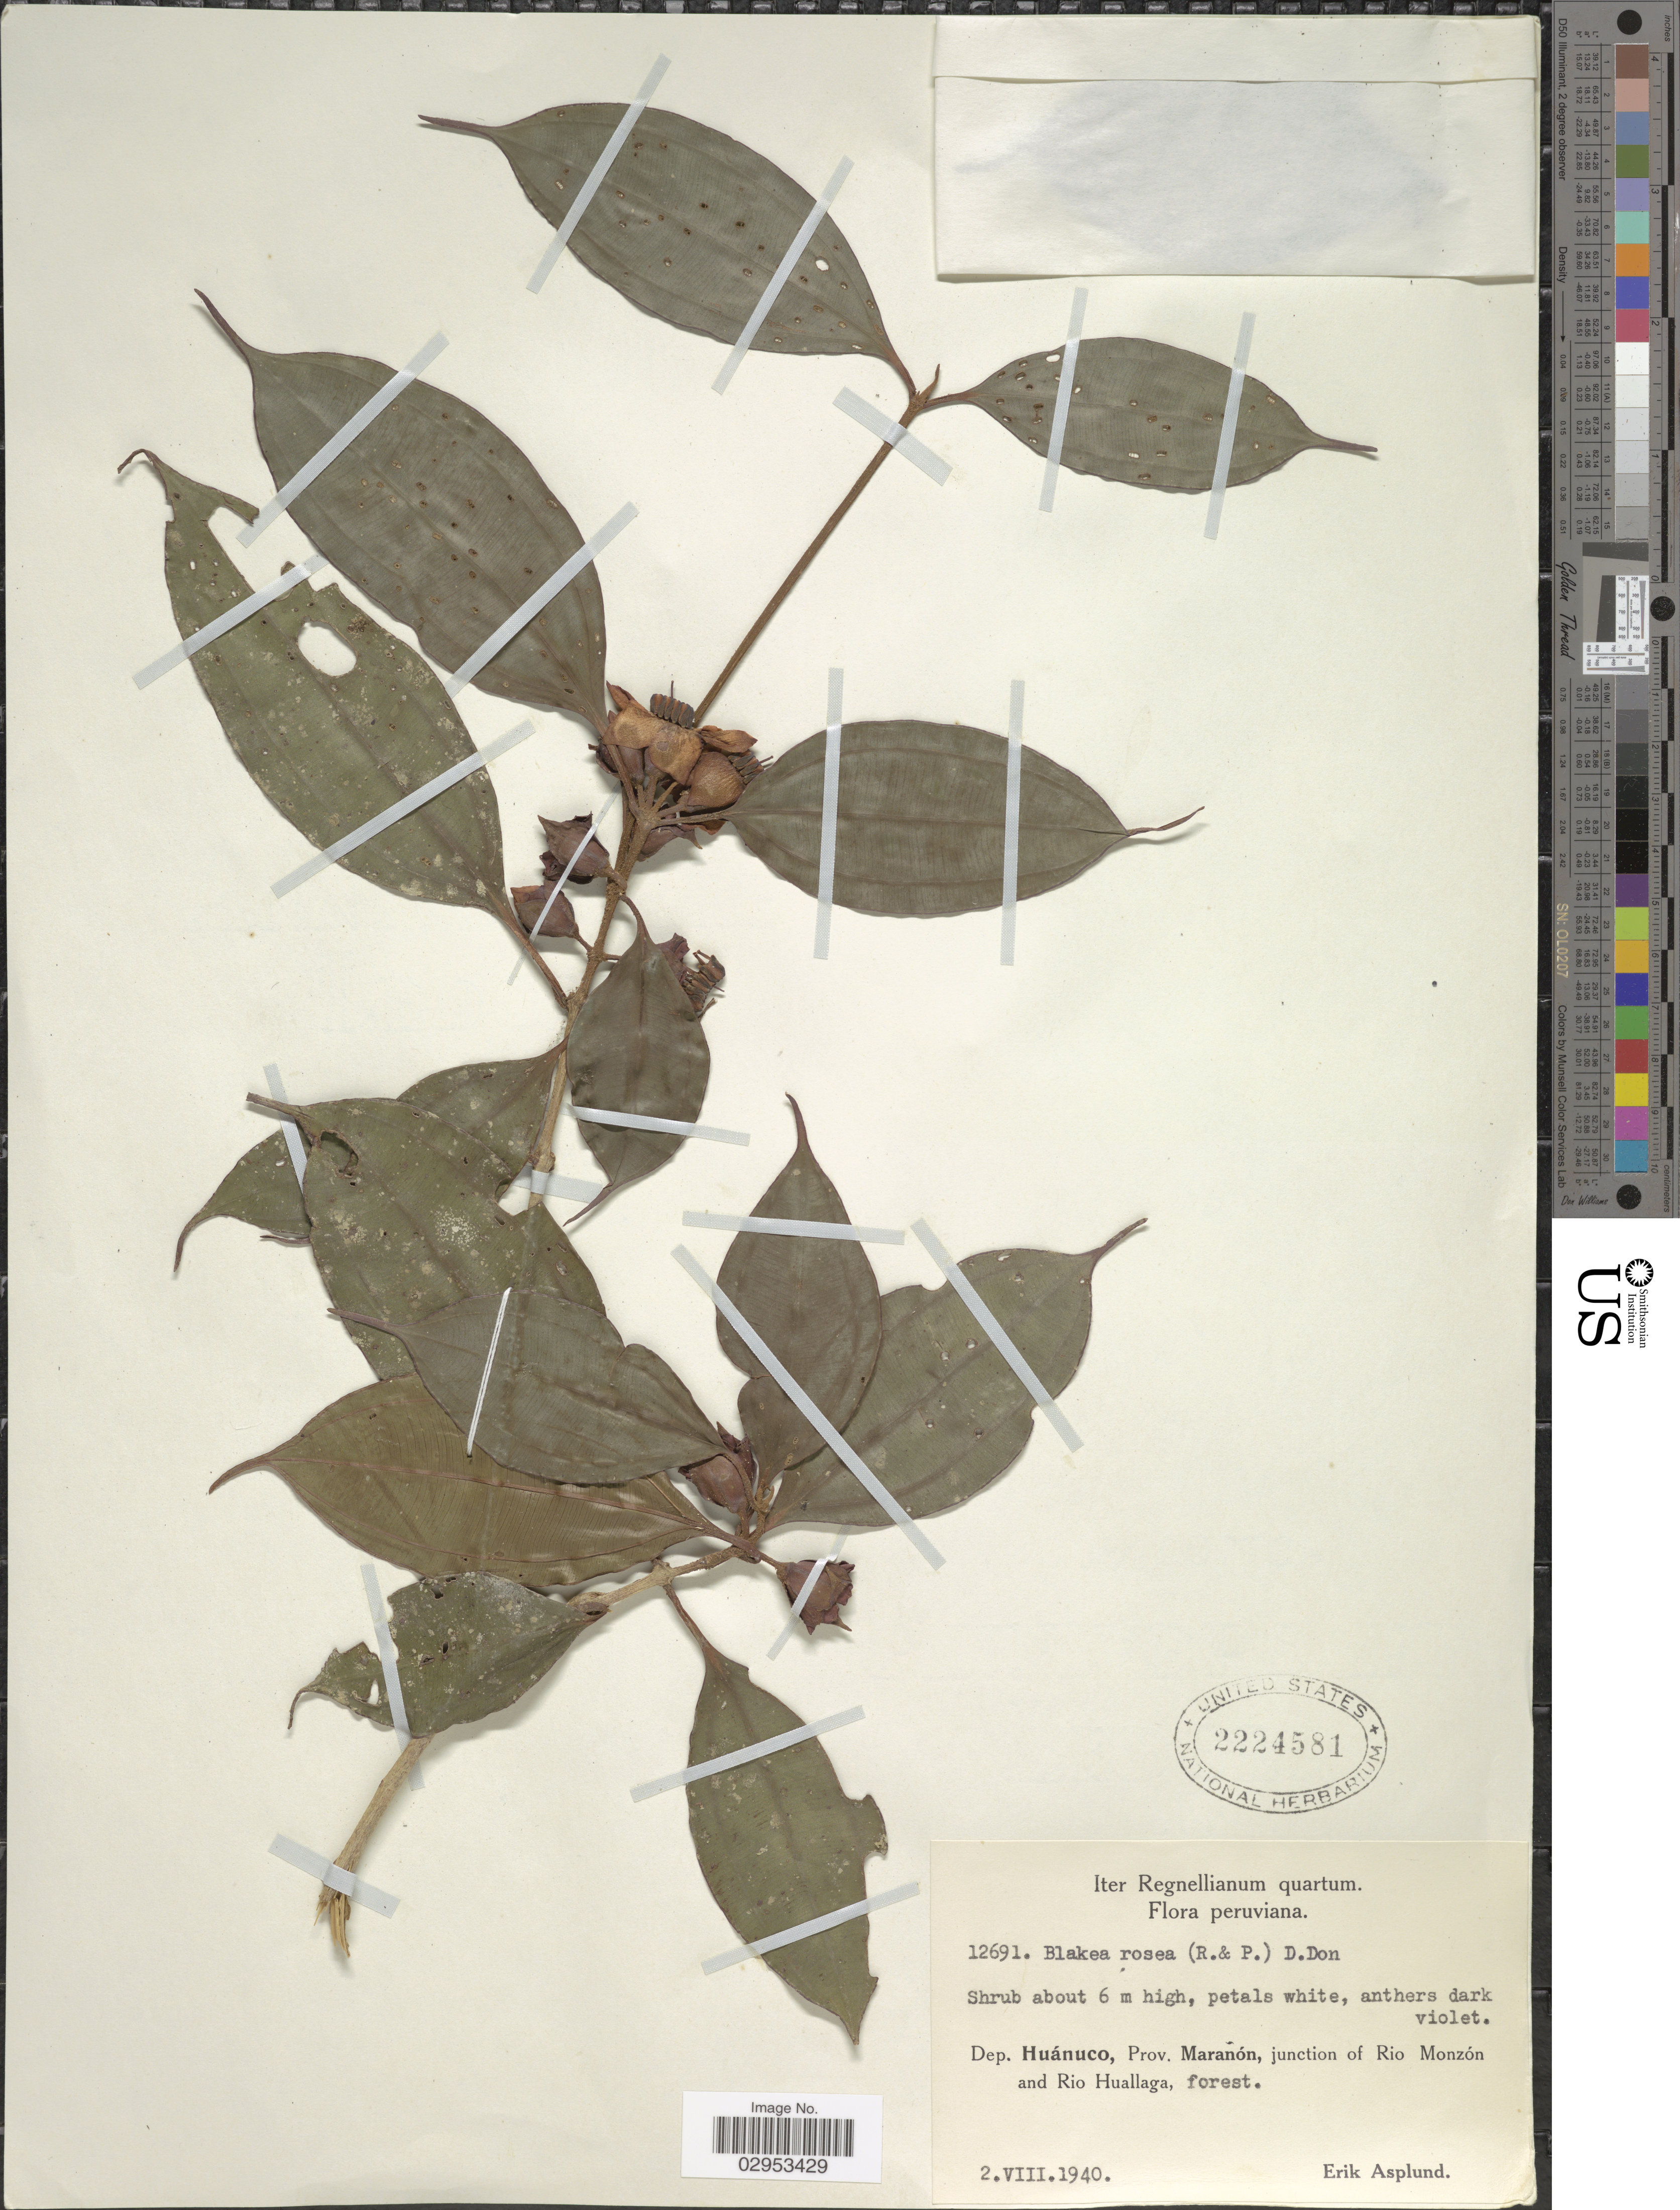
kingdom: Plantae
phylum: Tracheophyta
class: Magnoliopsida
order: Myrtales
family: Melastomataceae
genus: Blakea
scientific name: Blakea rosea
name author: D. Don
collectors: E. Asplund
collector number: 12691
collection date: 1940-08-02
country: Peru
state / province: Huánuco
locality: Dep. Huánuco, Prov. Marañon, junction of Rio Monzón and Rio Huallaga.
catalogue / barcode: US 2224581